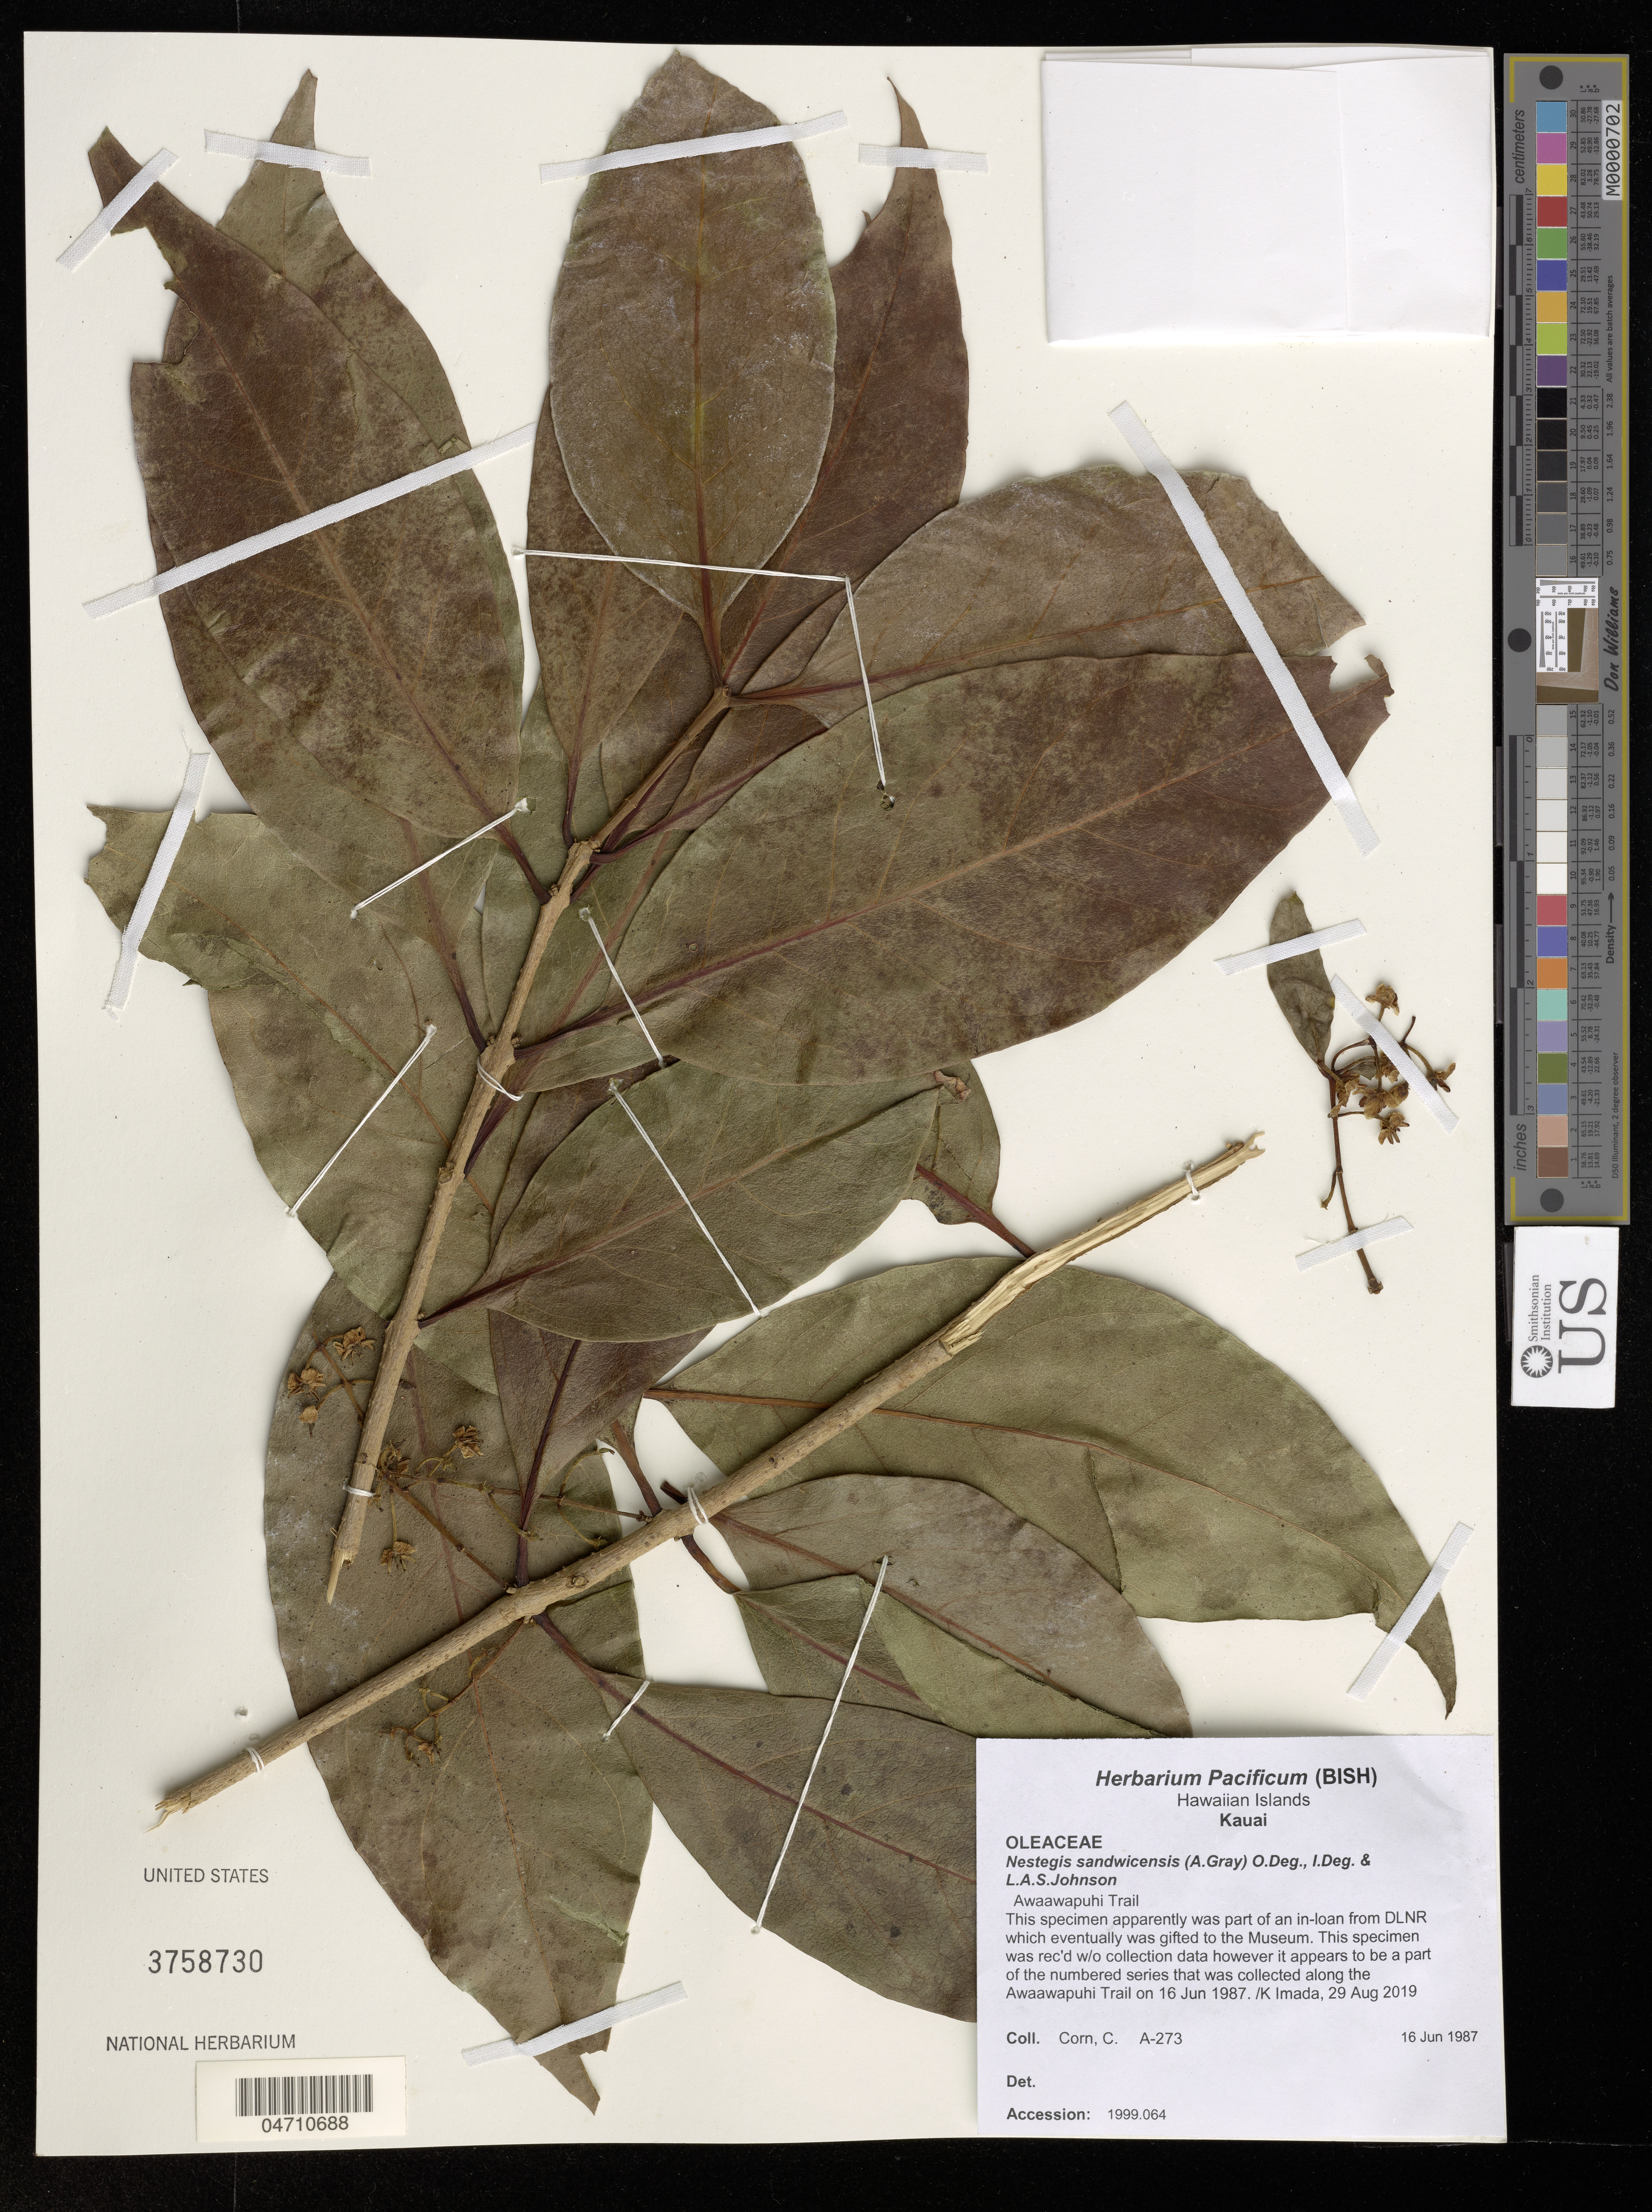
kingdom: Plantae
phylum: Tracheophyta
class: Magnoliopsida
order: Lamiales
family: Oleaceae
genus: Nestegis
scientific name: Nestegis sandwicensis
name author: (A. Gray) O. Deg. et al.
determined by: Wagner, W. L., (BOT), Smithsonian Institution - National Museum of Natural History (UNITED STATES)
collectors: C. Corn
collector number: A-273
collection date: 1987-06-16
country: United States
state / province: Hawaii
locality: Hawaiian Islands. Kauai. Awaawapuhi Trail.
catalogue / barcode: US 3758730